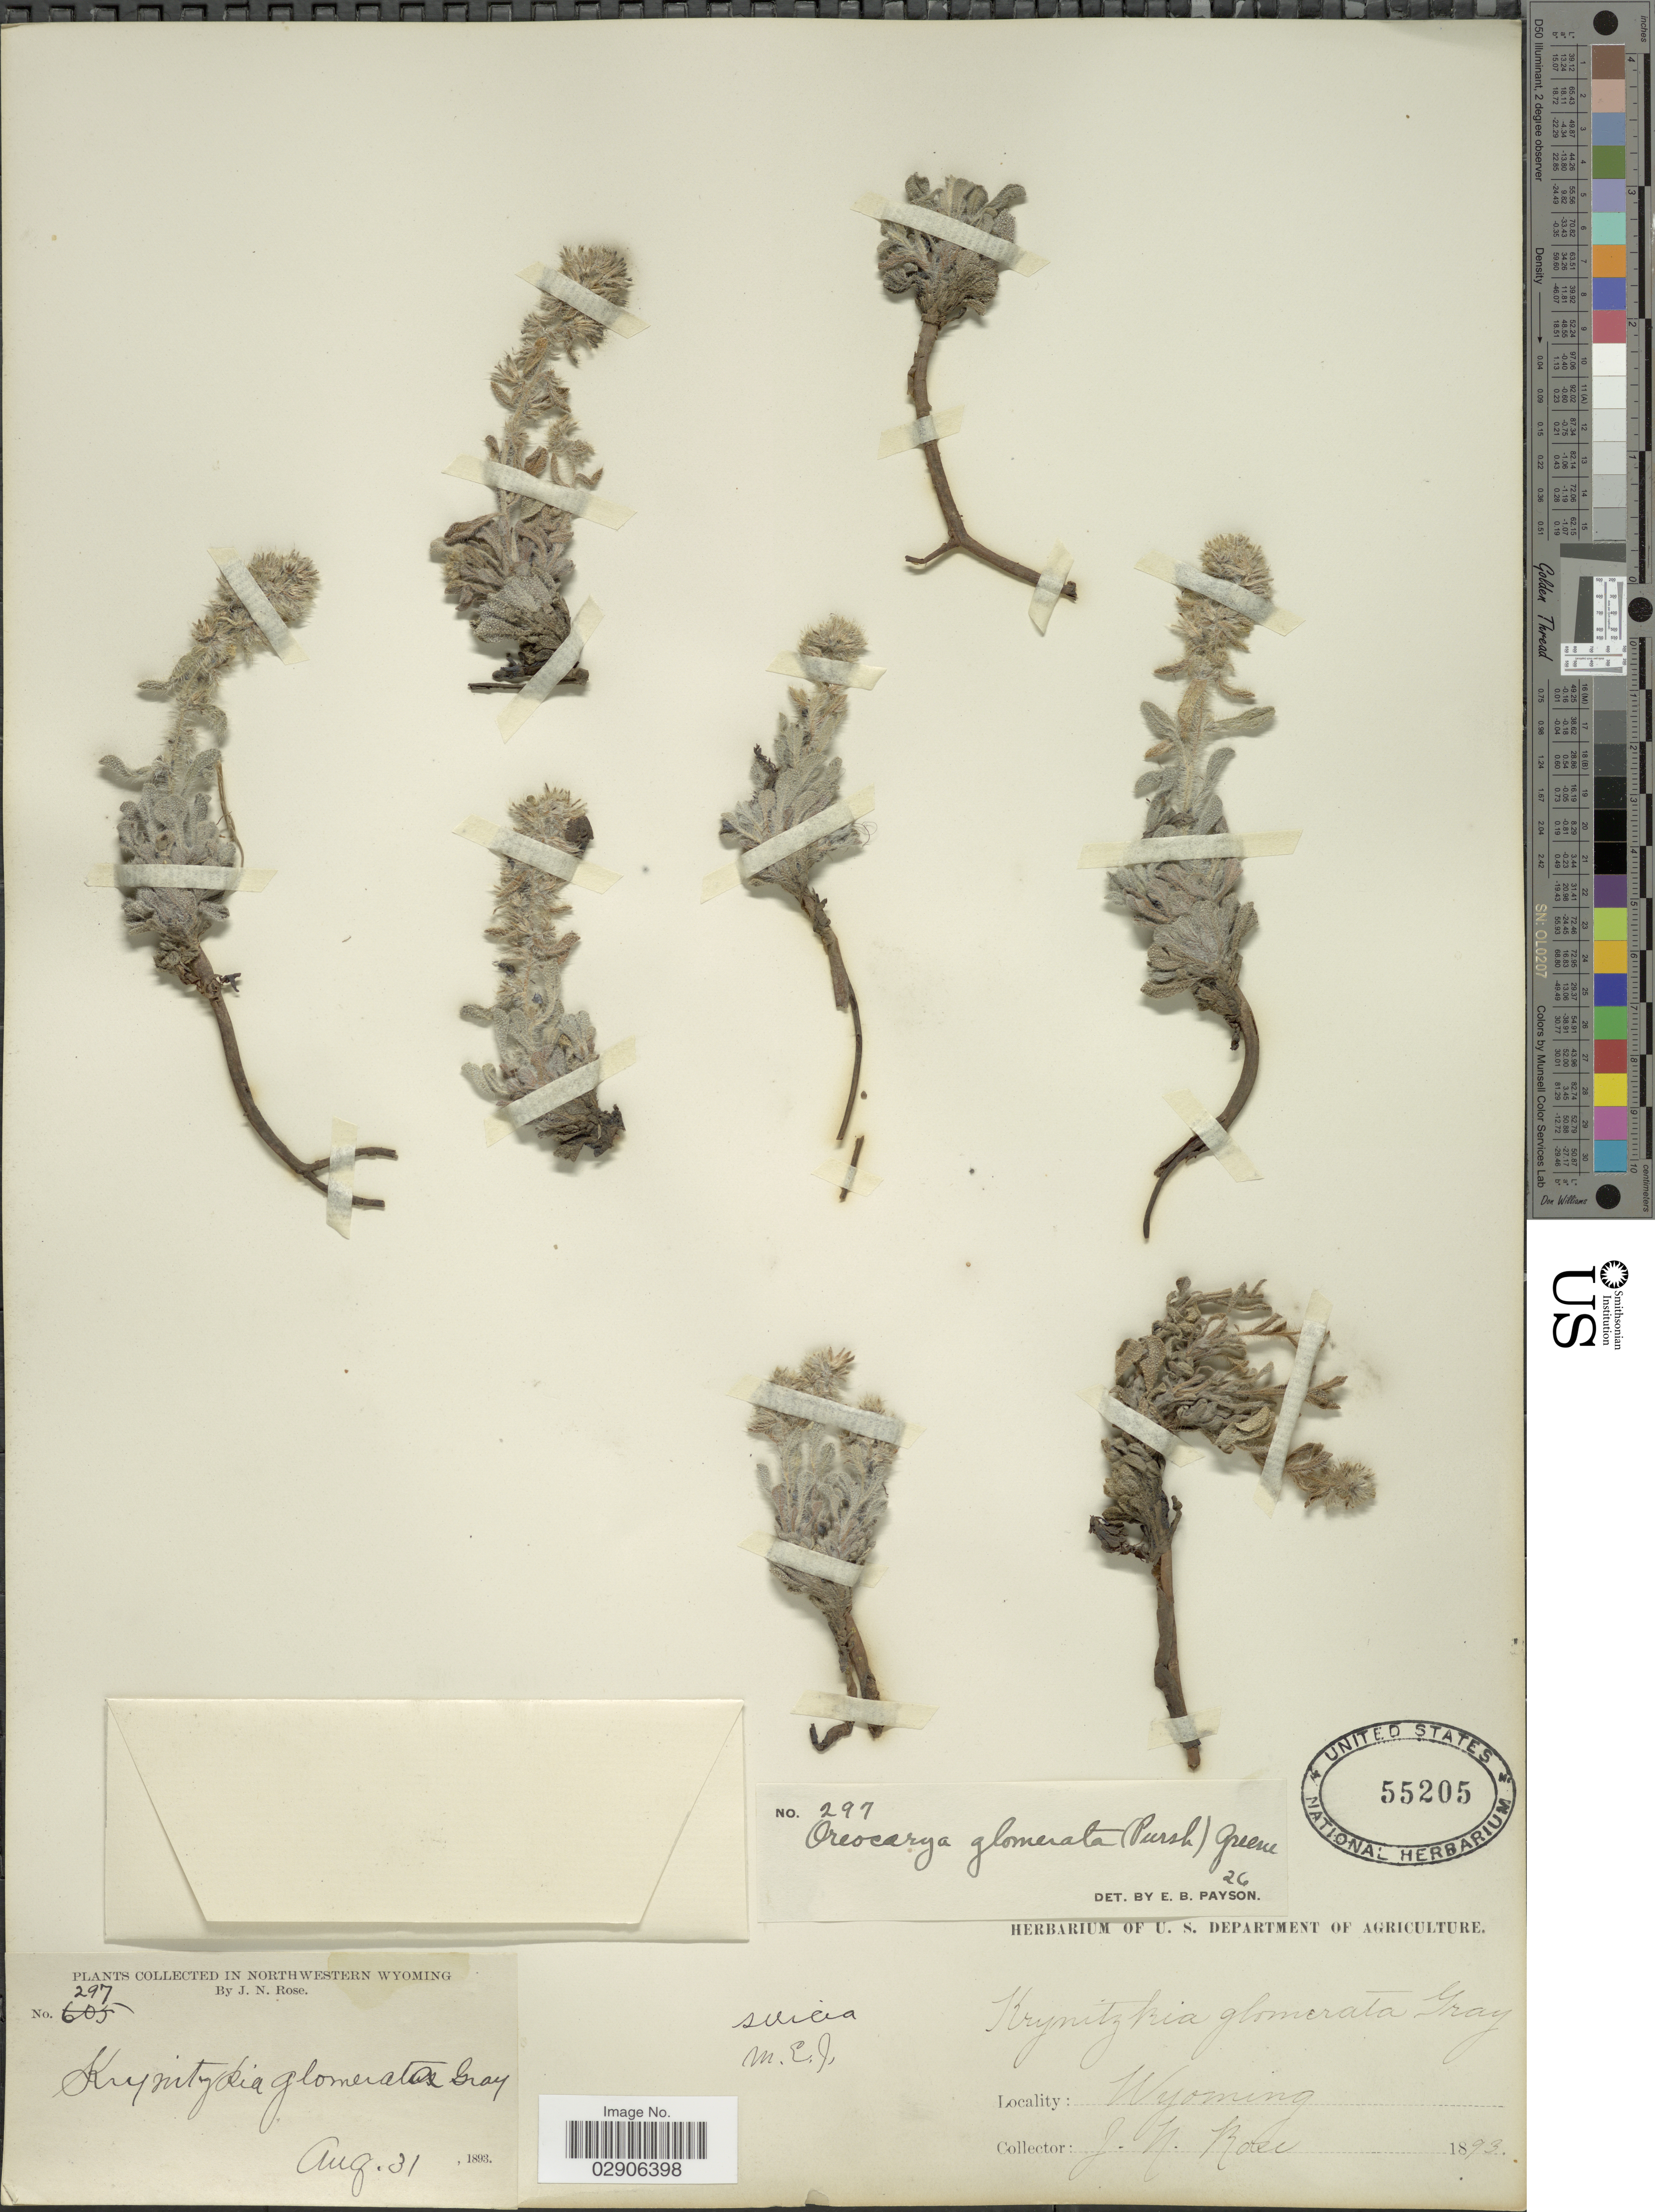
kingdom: Plantae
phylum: Tracheophyta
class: Magnoliopsida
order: Boraginales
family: Boraginaceae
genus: Cryptantha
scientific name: Cryptantha glomerata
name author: (G. Don) Lehm.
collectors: J. N. Rose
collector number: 297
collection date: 1893-08-31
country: United States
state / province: Wyoming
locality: In Northwestern Wyoming.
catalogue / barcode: US 55205